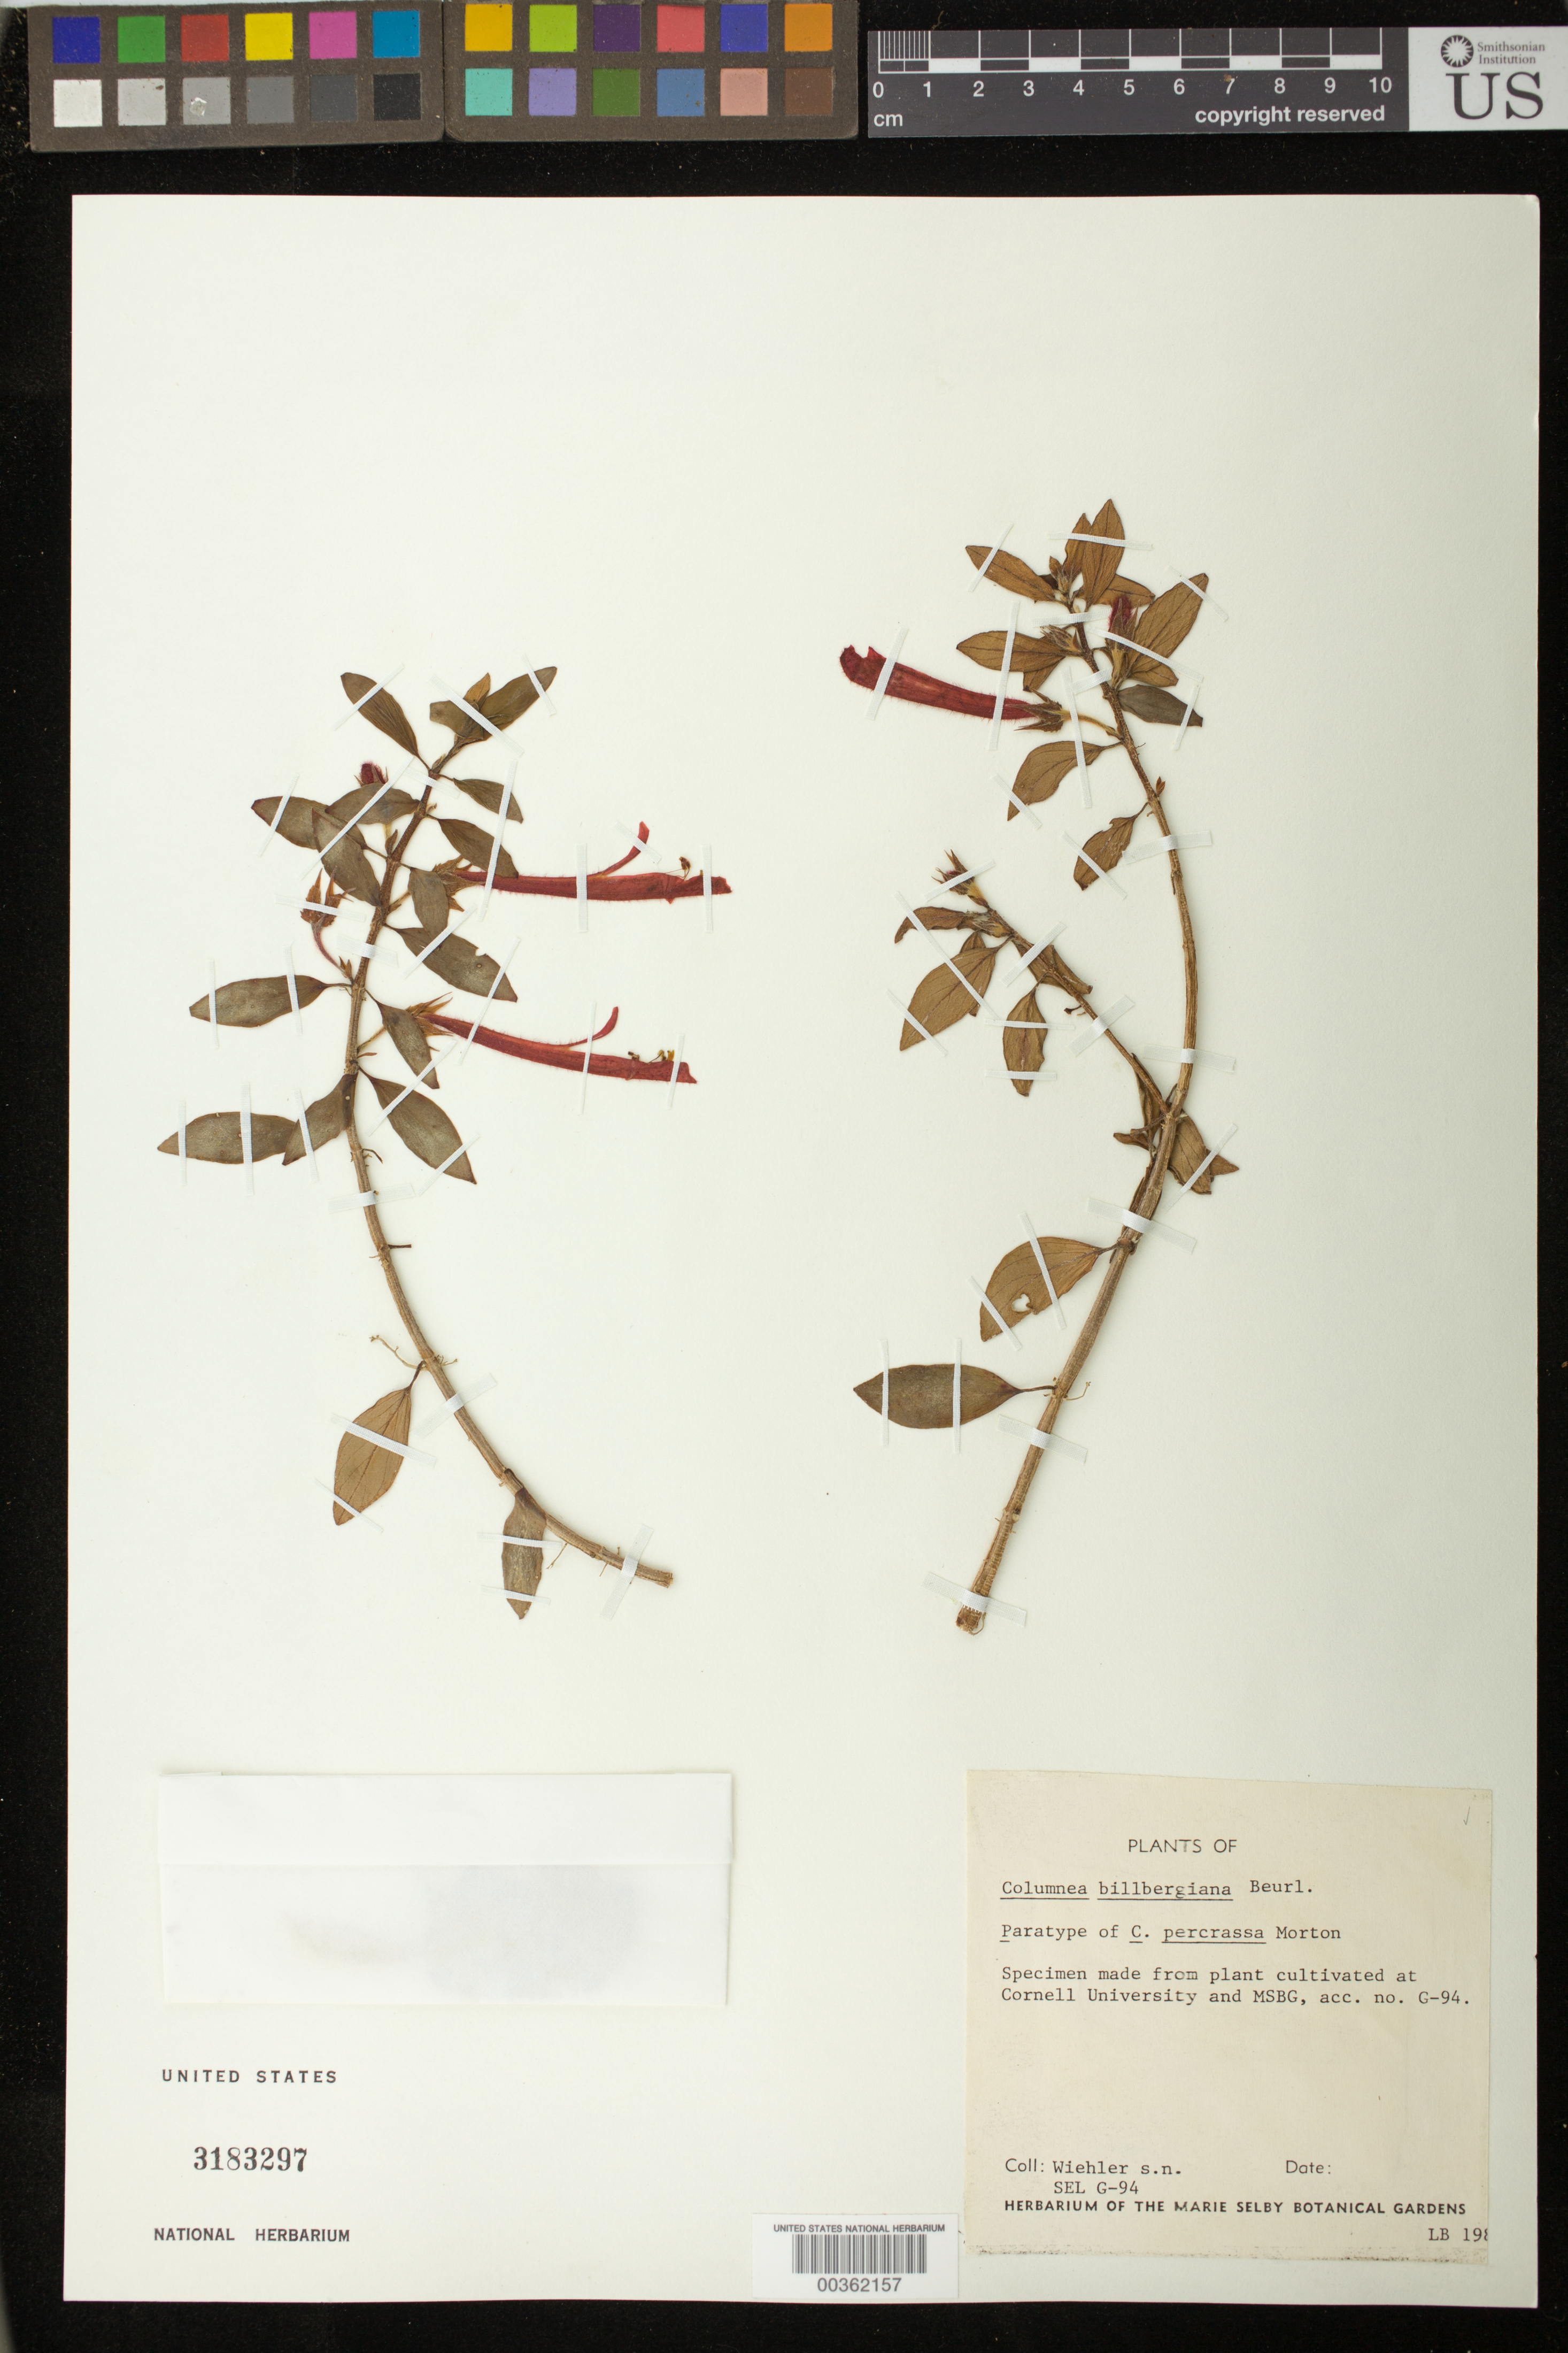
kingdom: Plantae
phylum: Tracheophyta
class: Magnoliopsida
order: Lamiales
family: Gesneriaceae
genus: Columnea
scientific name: Columnea billbergiana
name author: Beurl.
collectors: H. J. Wiehler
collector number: s.n. [G-94]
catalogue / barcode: US 3183297